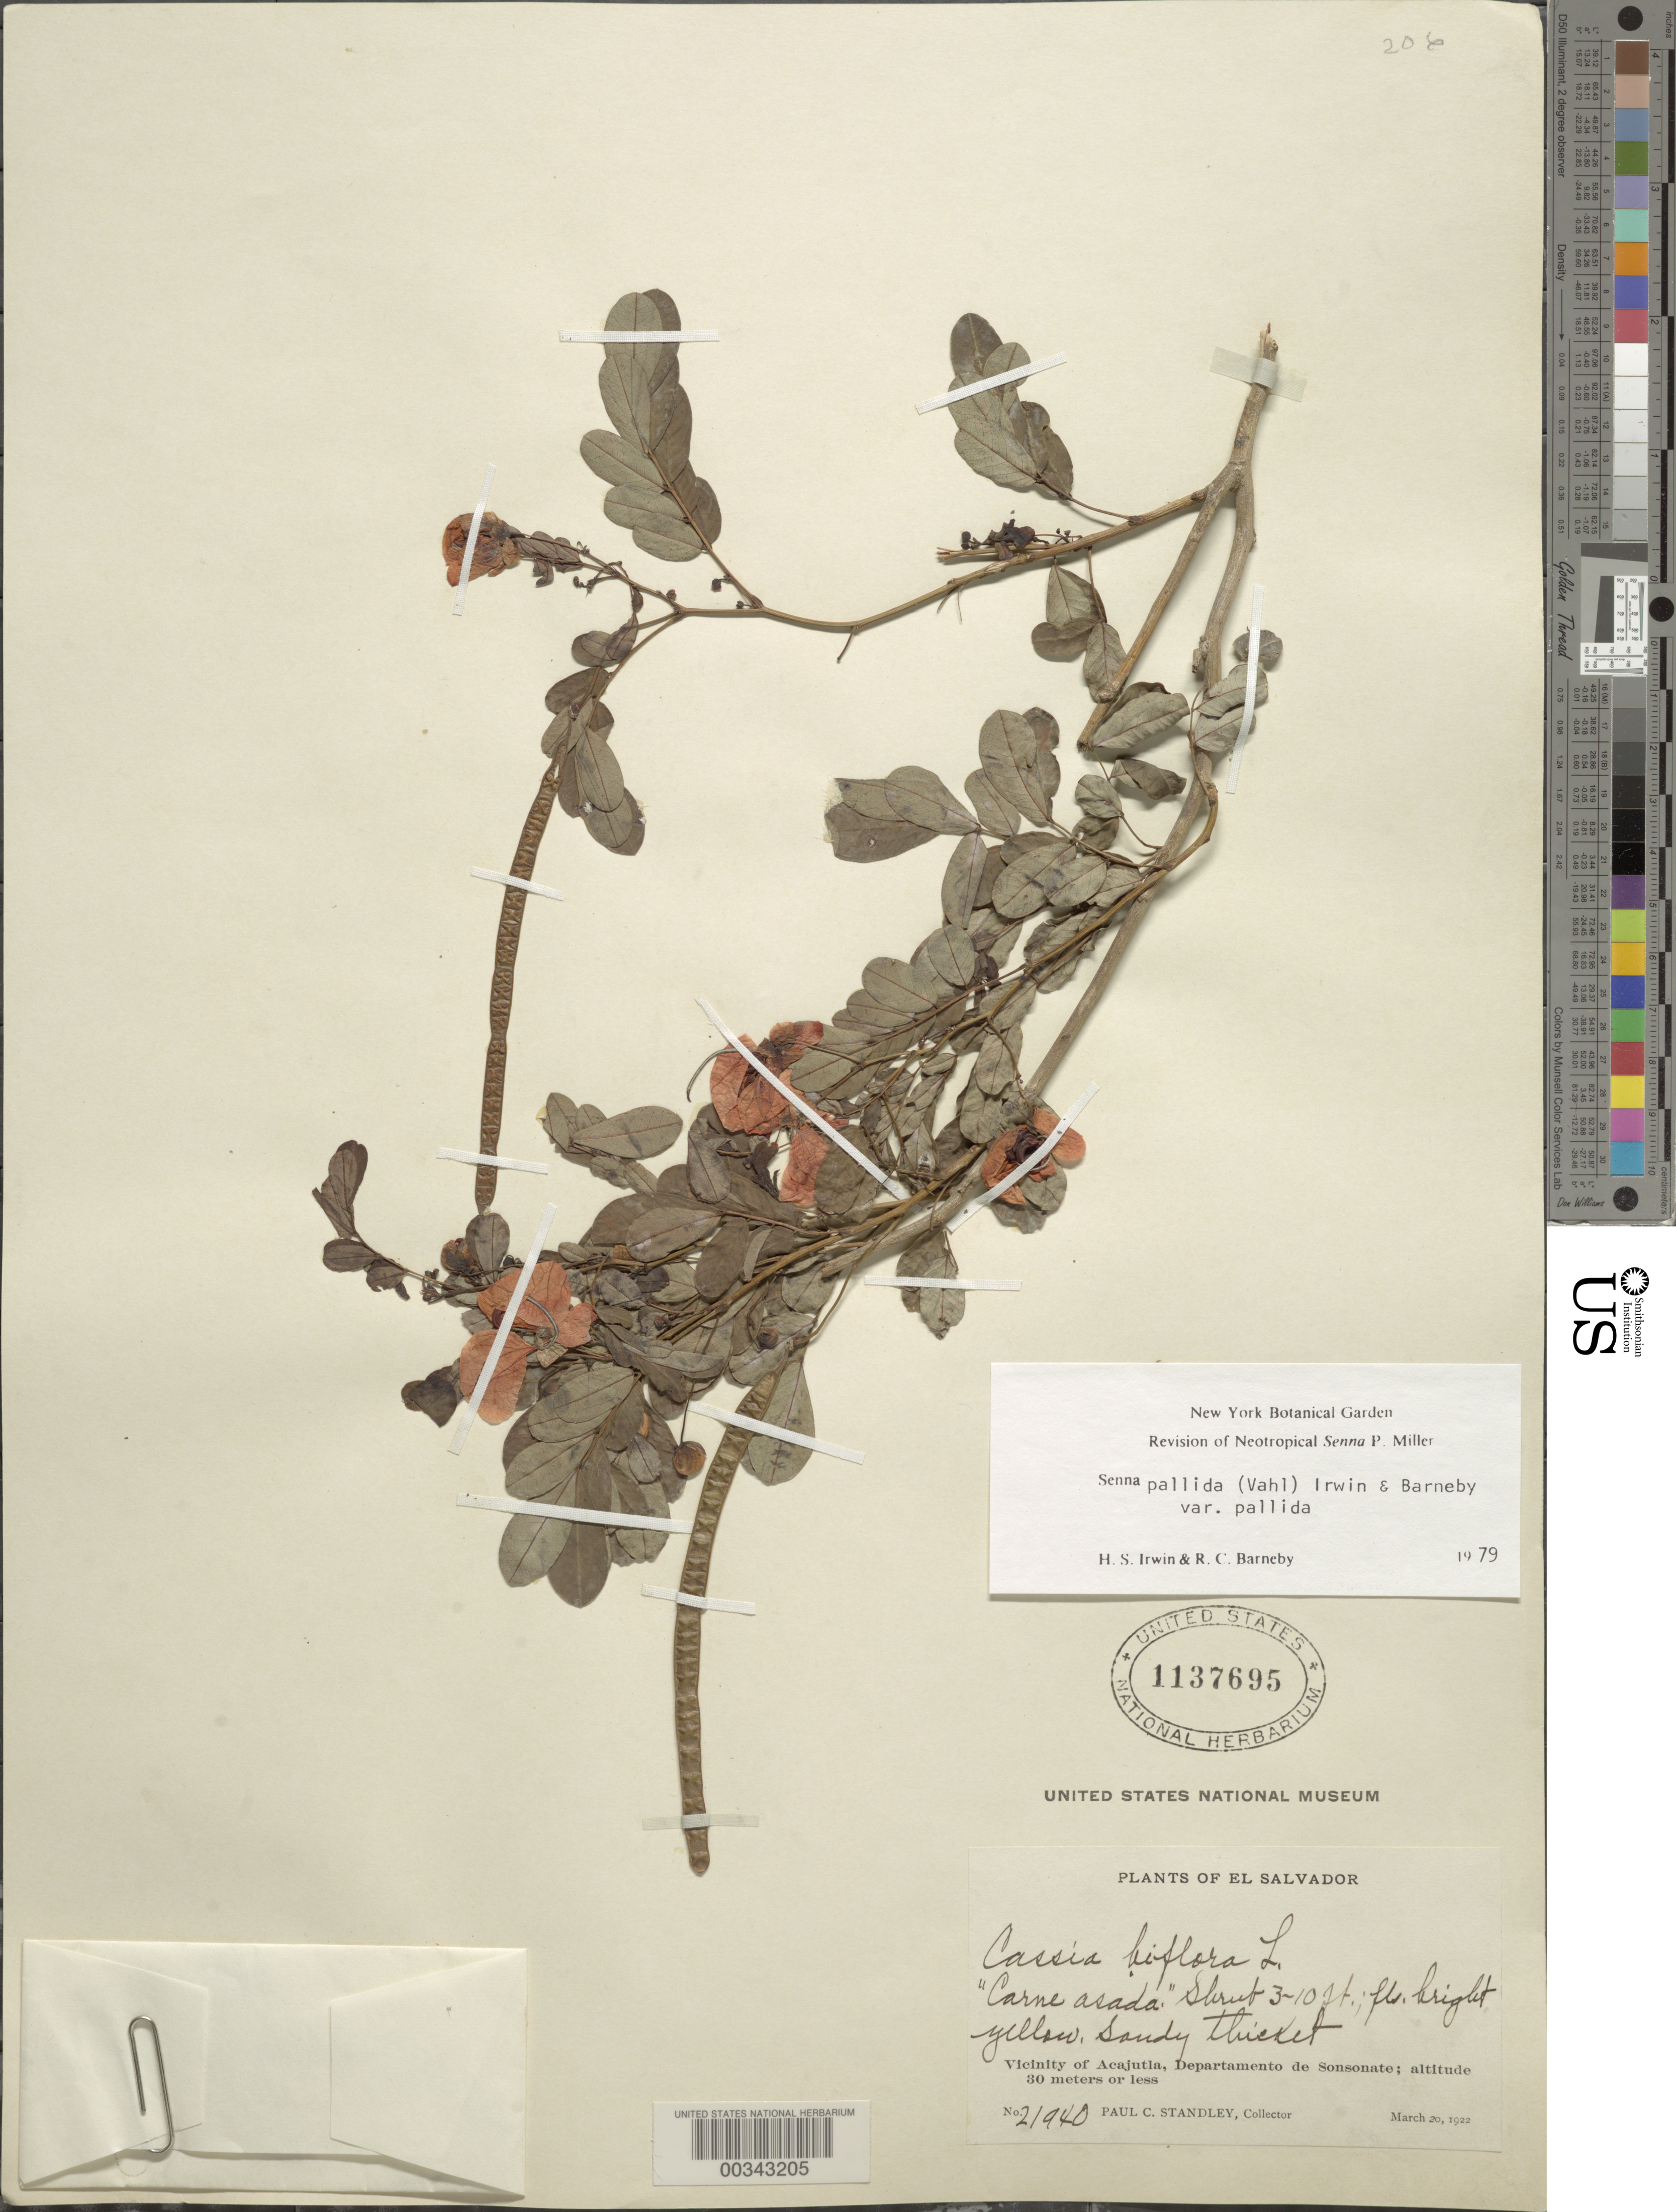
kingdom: Plantae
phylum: Tracheophyta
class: Magnoliopsida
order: Fabales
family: Fabaceae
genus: Senna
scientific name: Senna pallida var. pallida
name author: (Vahl) H.S. Irwin & Barneby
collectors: P. C. Standley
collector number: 21940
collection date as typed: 20 Mar 1922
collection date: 1922-03-20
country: El Salvador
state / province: Sonsonate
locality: Vicinity of acajutla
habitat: Sandy thicket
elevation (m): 30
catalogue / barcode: US 1137695